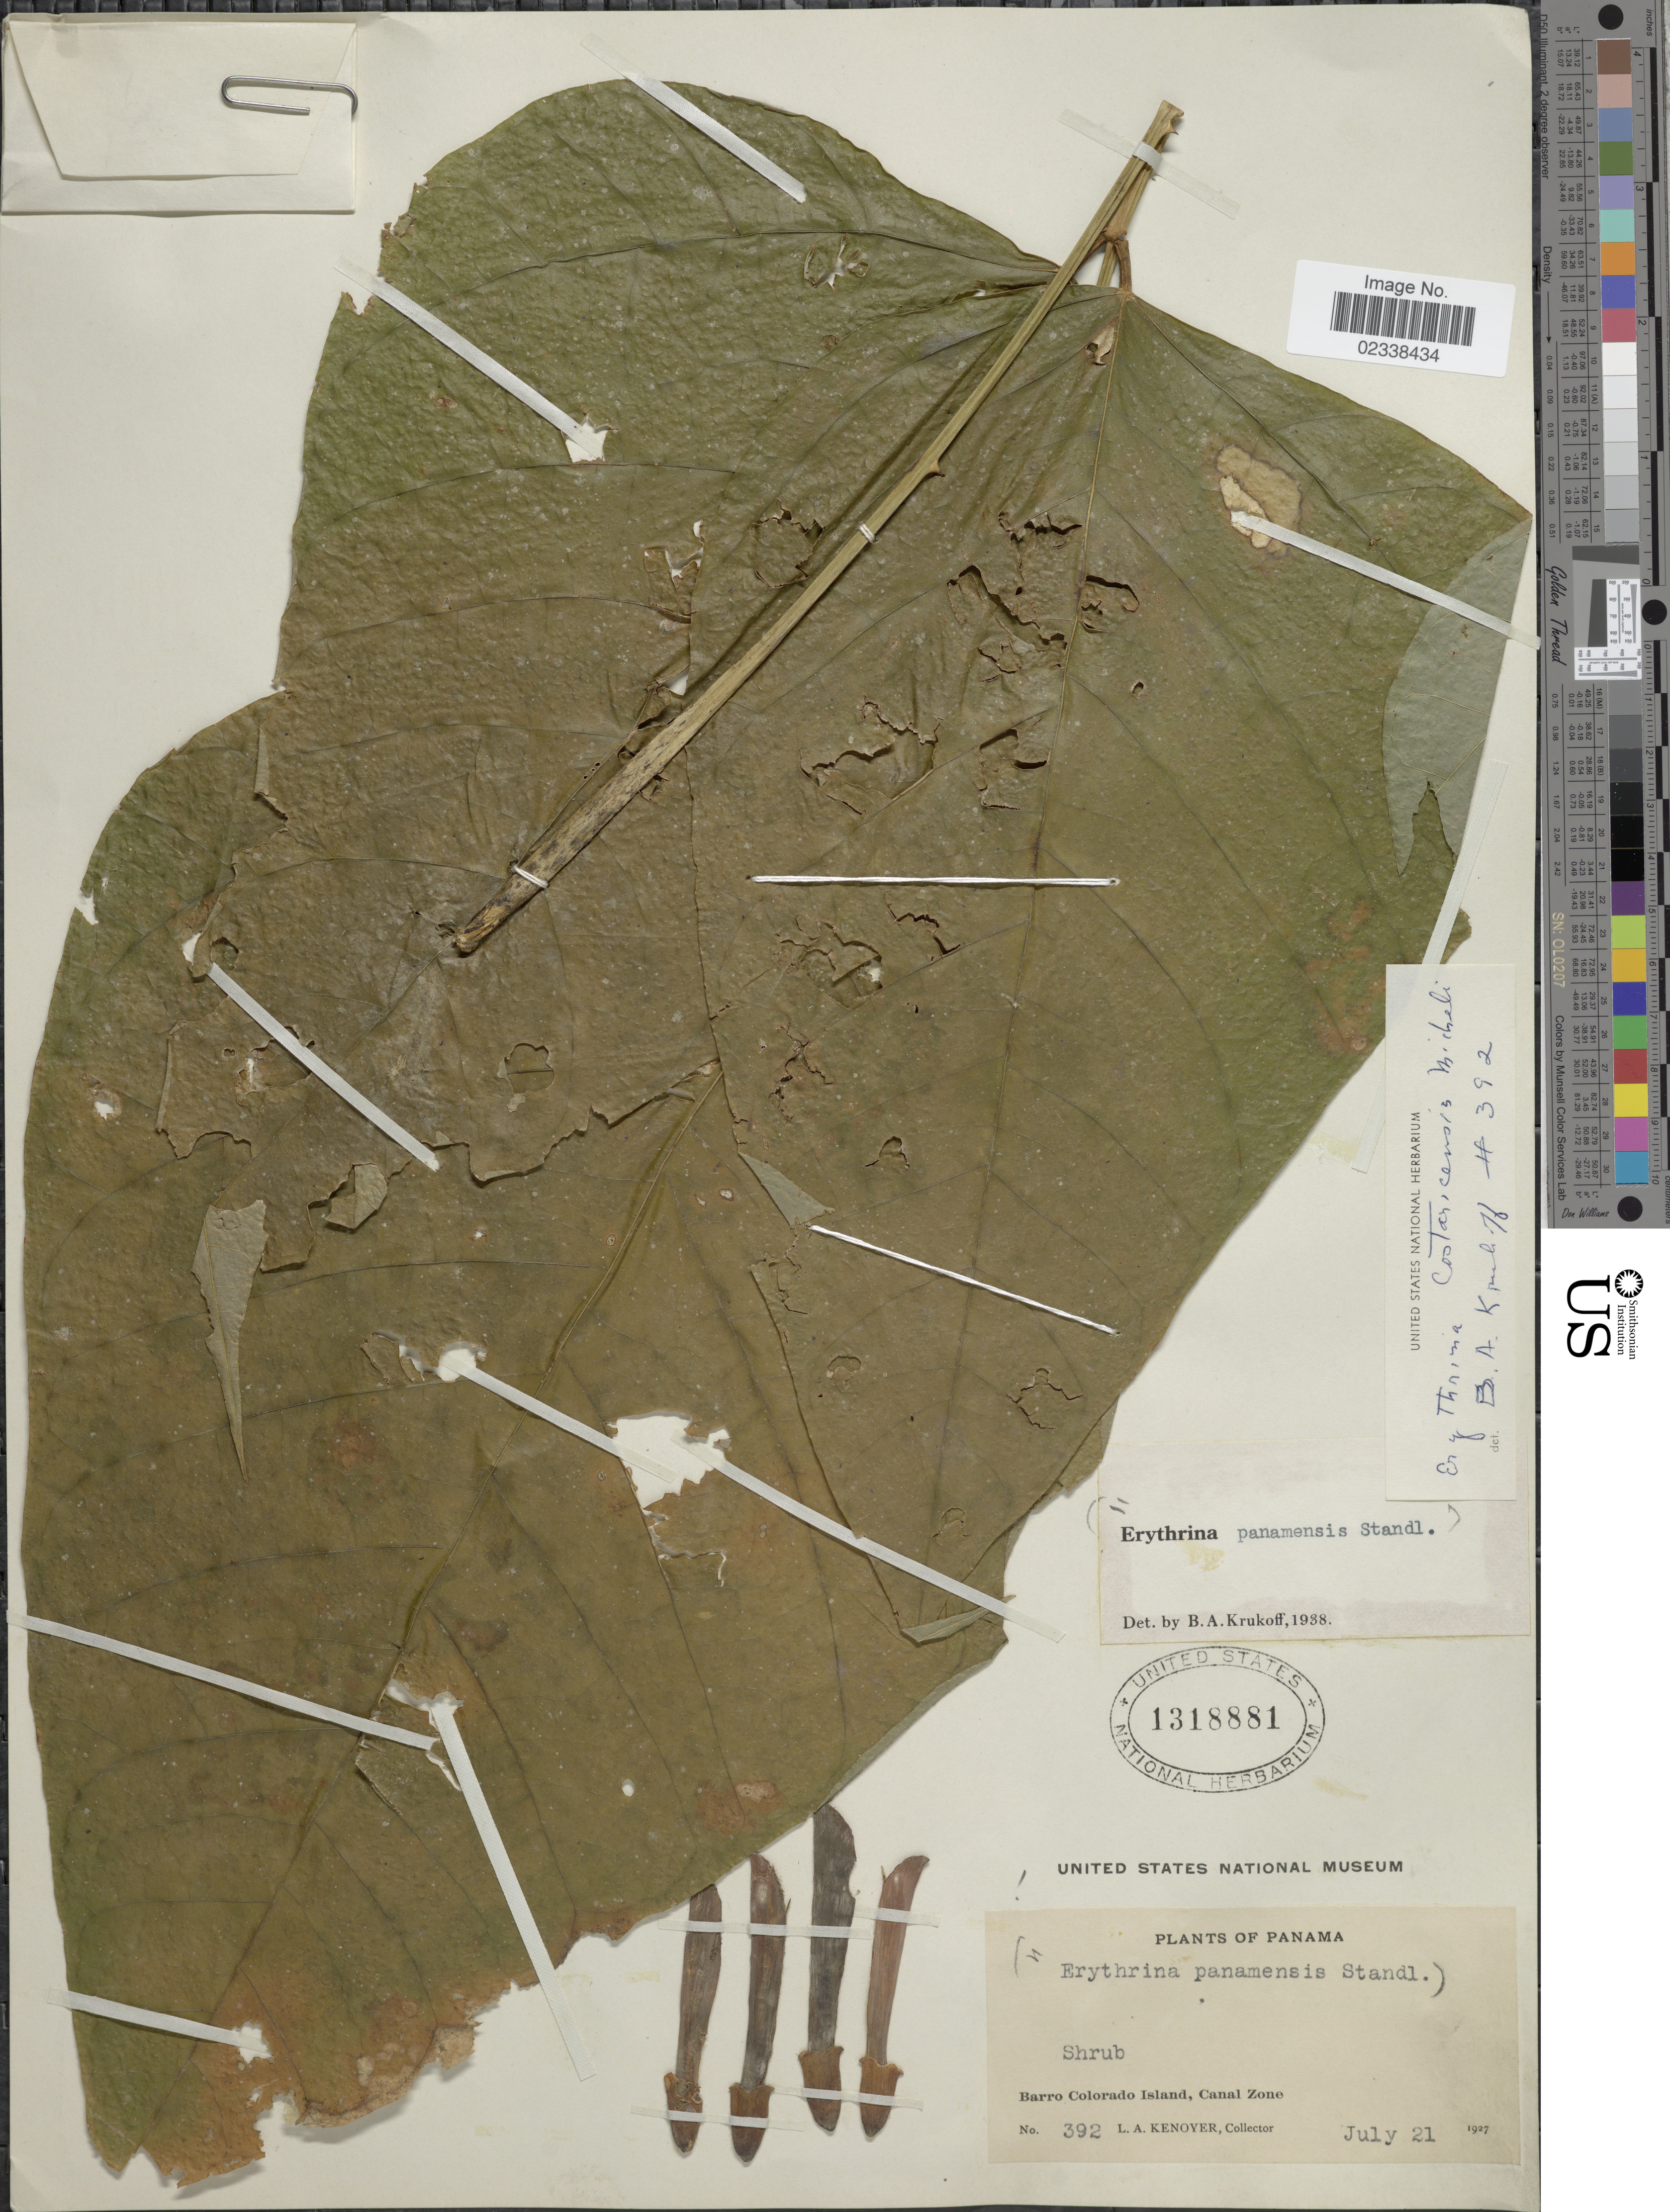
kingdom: Plantae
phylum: Tracheophyta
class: Magnoliopsida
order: Fabales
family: Fabaceae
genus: Erythrina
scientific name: Erythrina costaricensis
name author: Micheli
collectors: L. A. Kenoyer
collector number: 392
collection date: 1927-07-21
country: Panama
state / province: Panamá Oeste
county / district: Canal Zone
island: Barro Colorado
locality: Barro Colorado Island, Canal Zone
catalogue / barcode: US 1318881